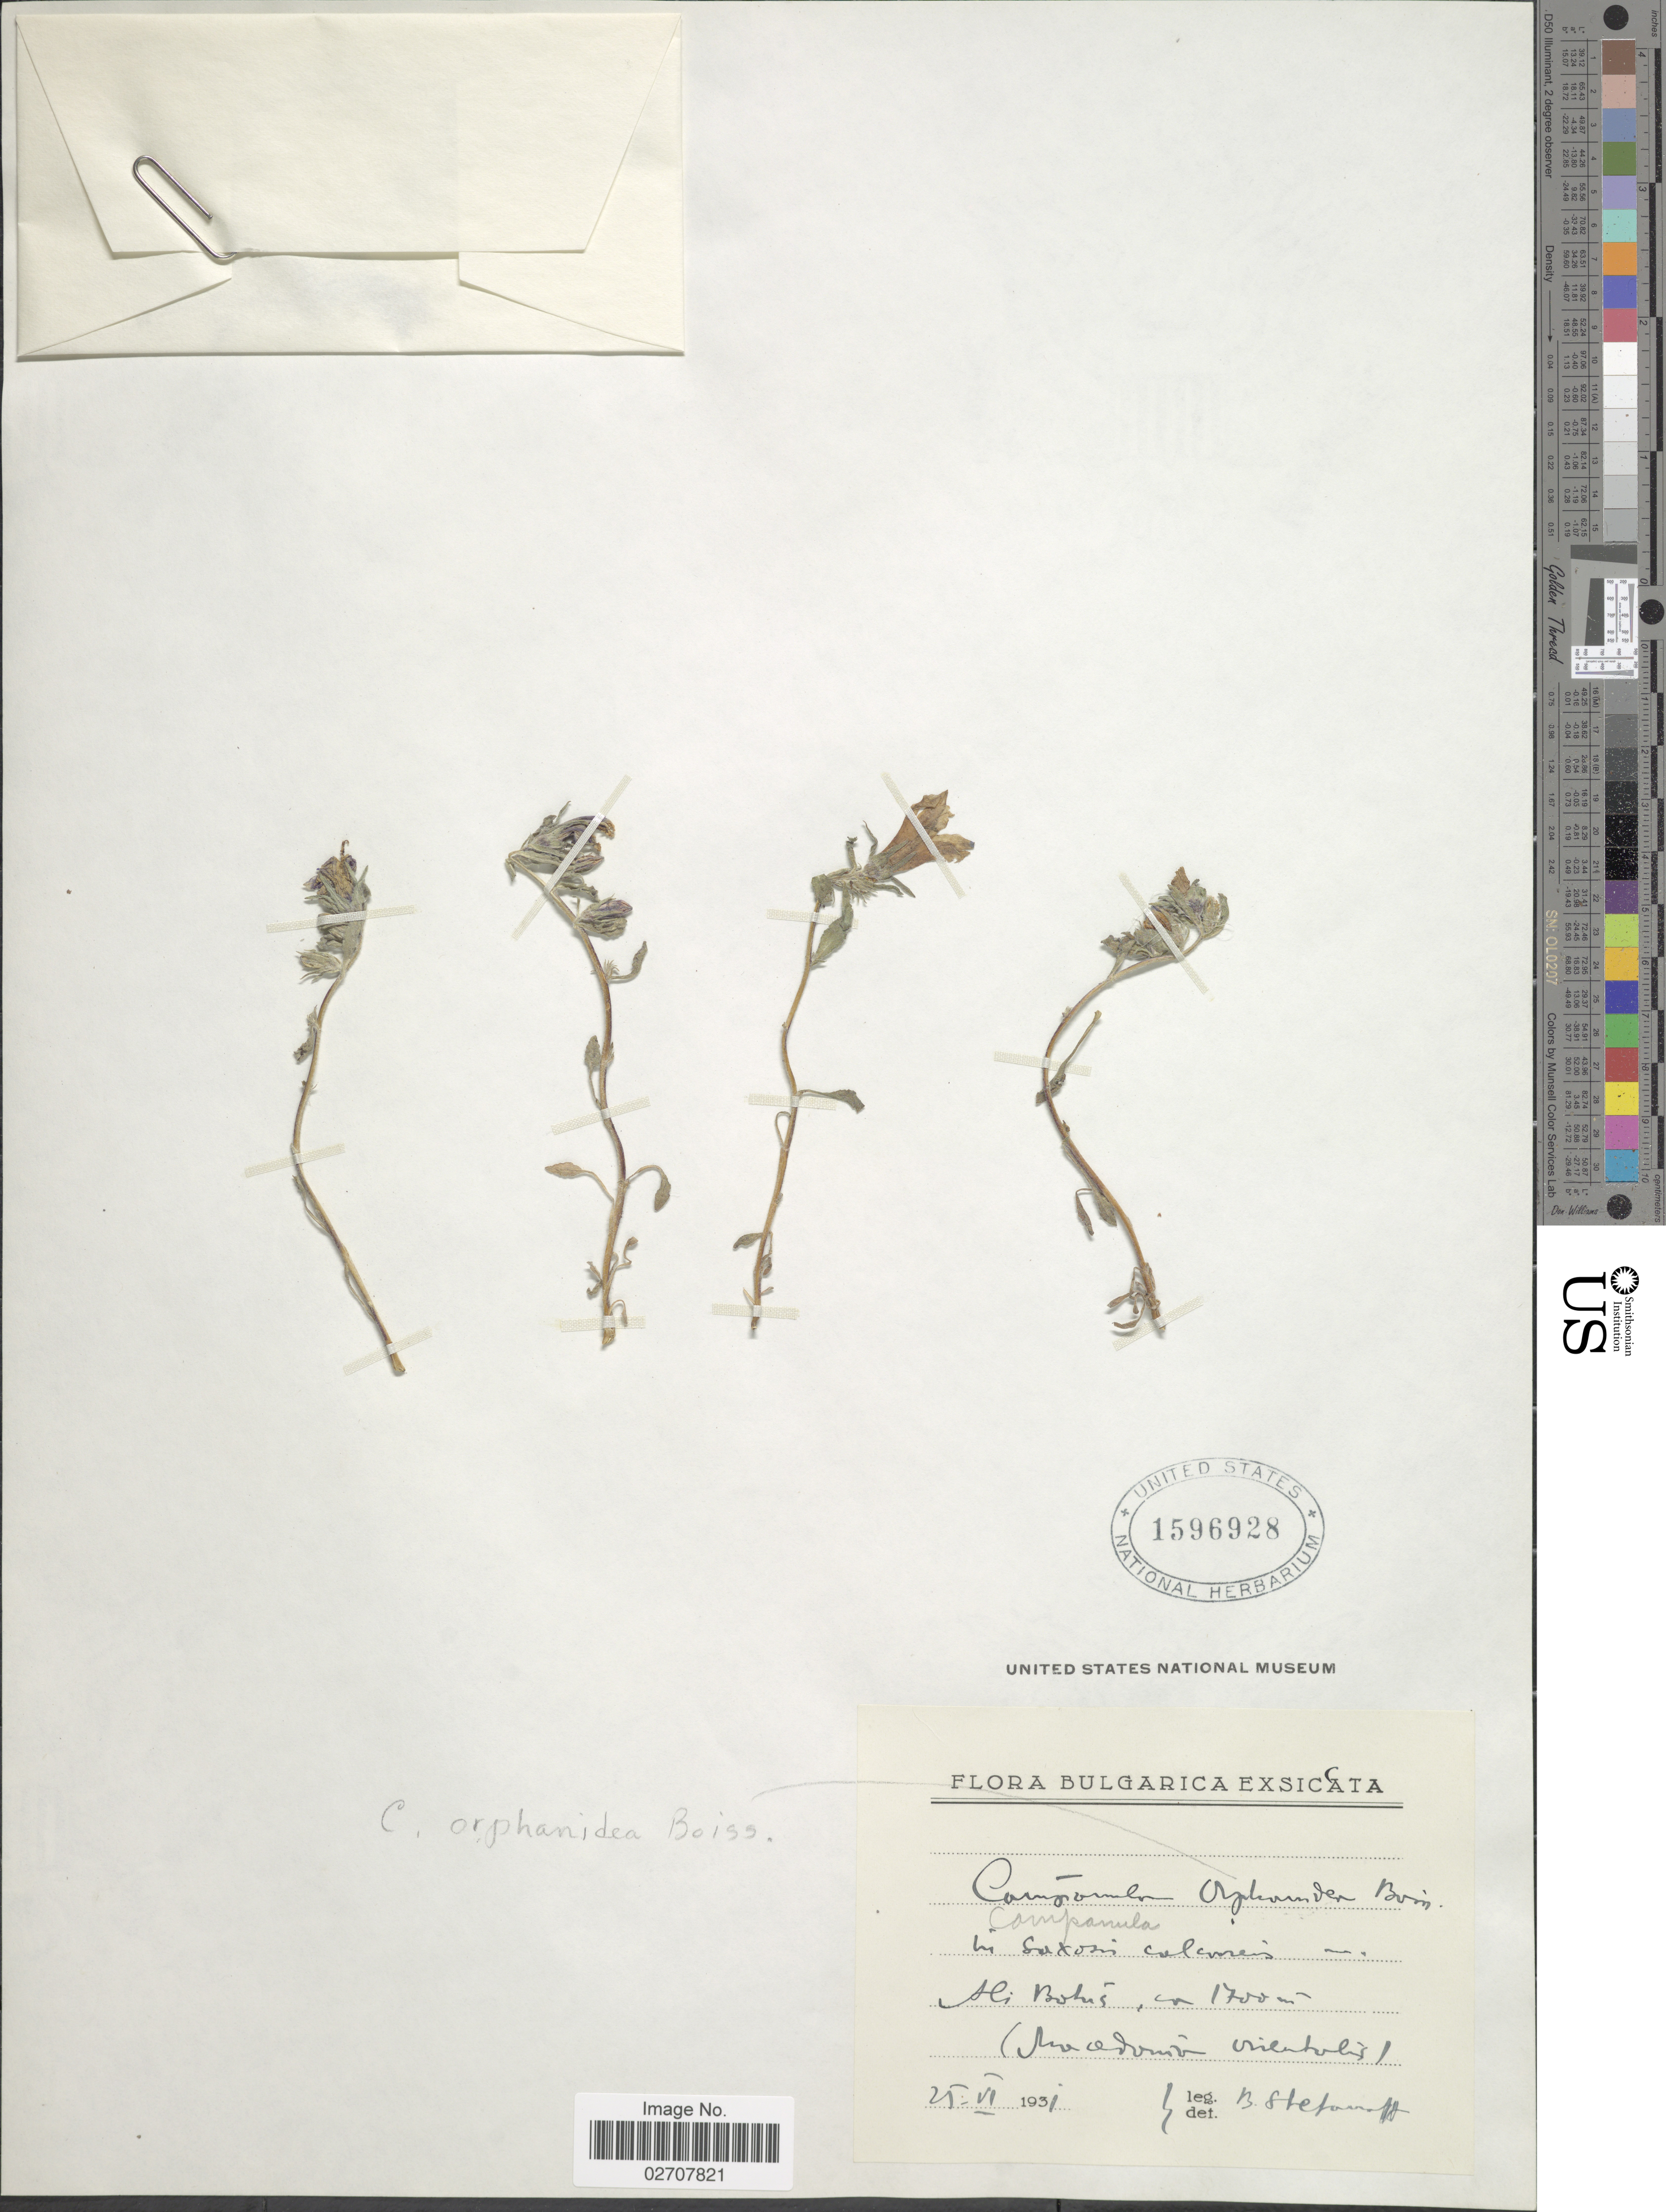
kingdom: Plantae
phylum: Tracheophyta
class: Magnoliopsida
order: Asterales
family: Campanulaceae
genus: Campanula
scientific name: Campanula orphanidea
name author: Boiss.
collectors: B. Stefanoff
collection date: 1931-06-25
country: Bulgaria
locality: In saxosis calcareis, Ali Botus (Macedonia orientalis)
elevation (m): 1700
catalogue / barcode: US 1596928